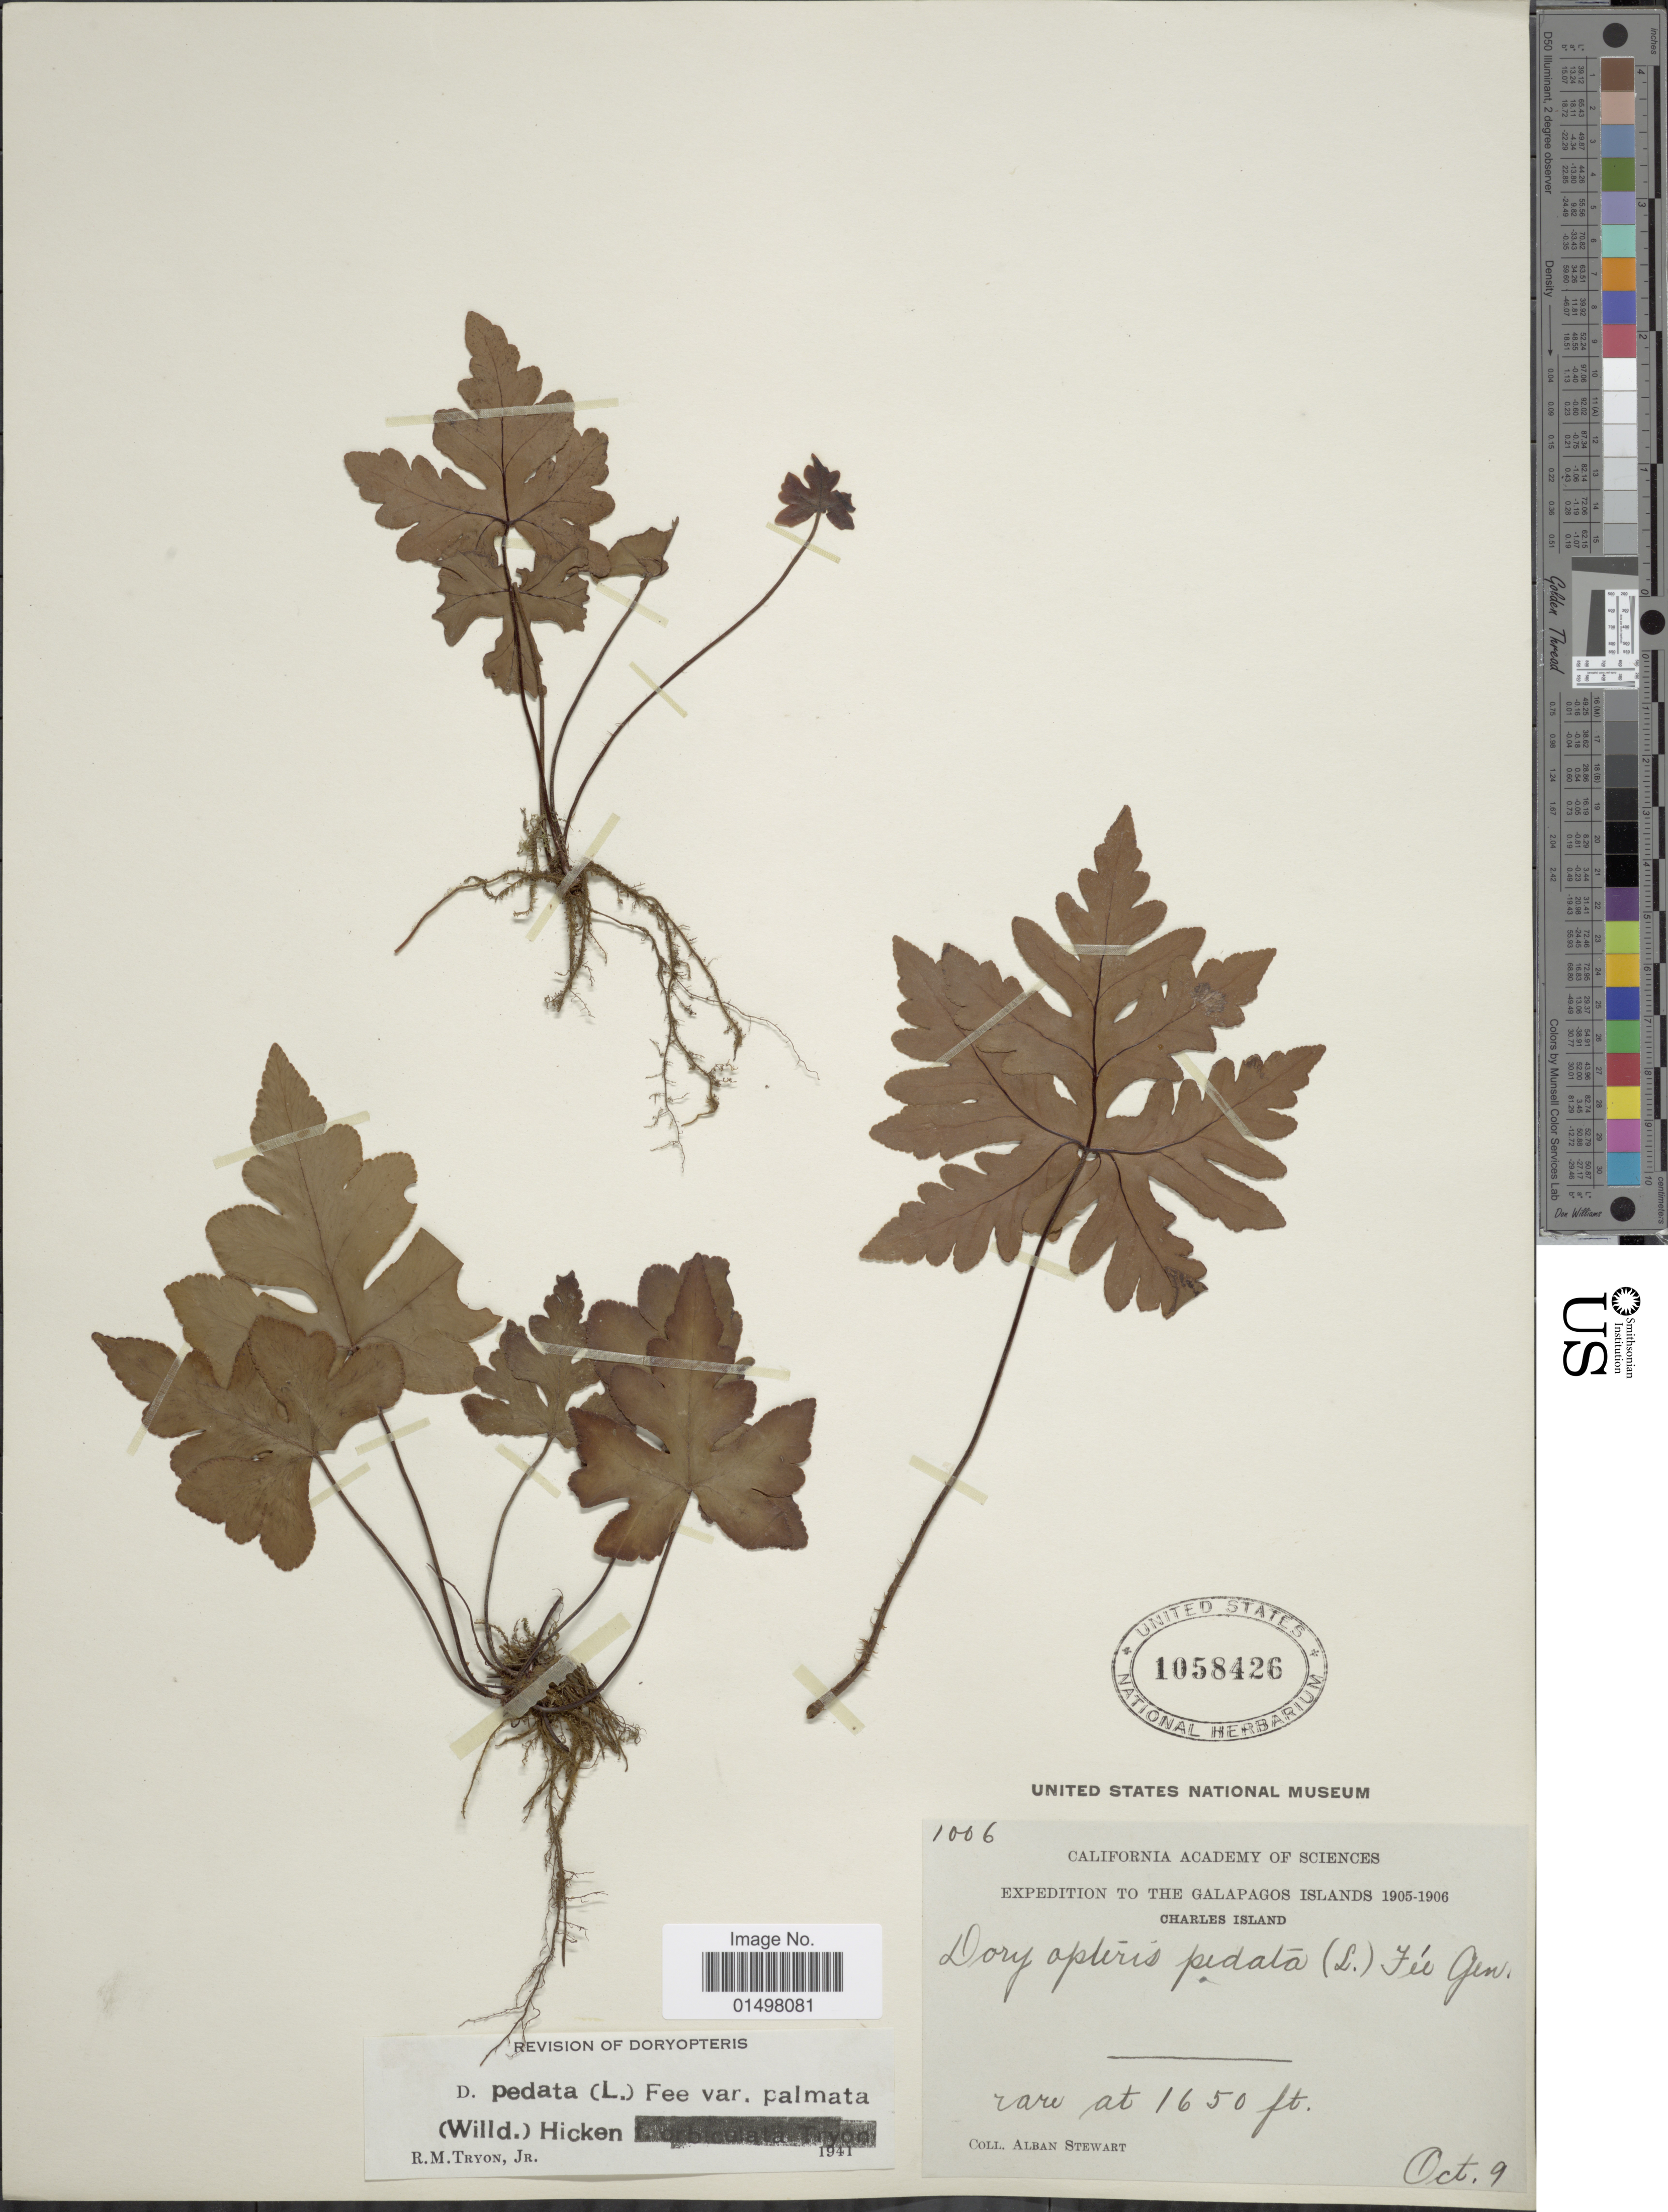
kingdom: Plantae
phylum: Tracheophyta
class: Polypodiopsida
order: Polypodiales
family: Pteridaceae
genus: Doryopteris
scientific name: Doryopteris pedata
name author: (L.) Fée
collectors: A. Stewart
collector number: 1006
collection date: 1905-10-09/1906-10-09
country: Ecuador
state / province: Colón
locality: Galapagos Islands. Charles Island.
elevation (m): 503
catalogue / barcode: US 1058426